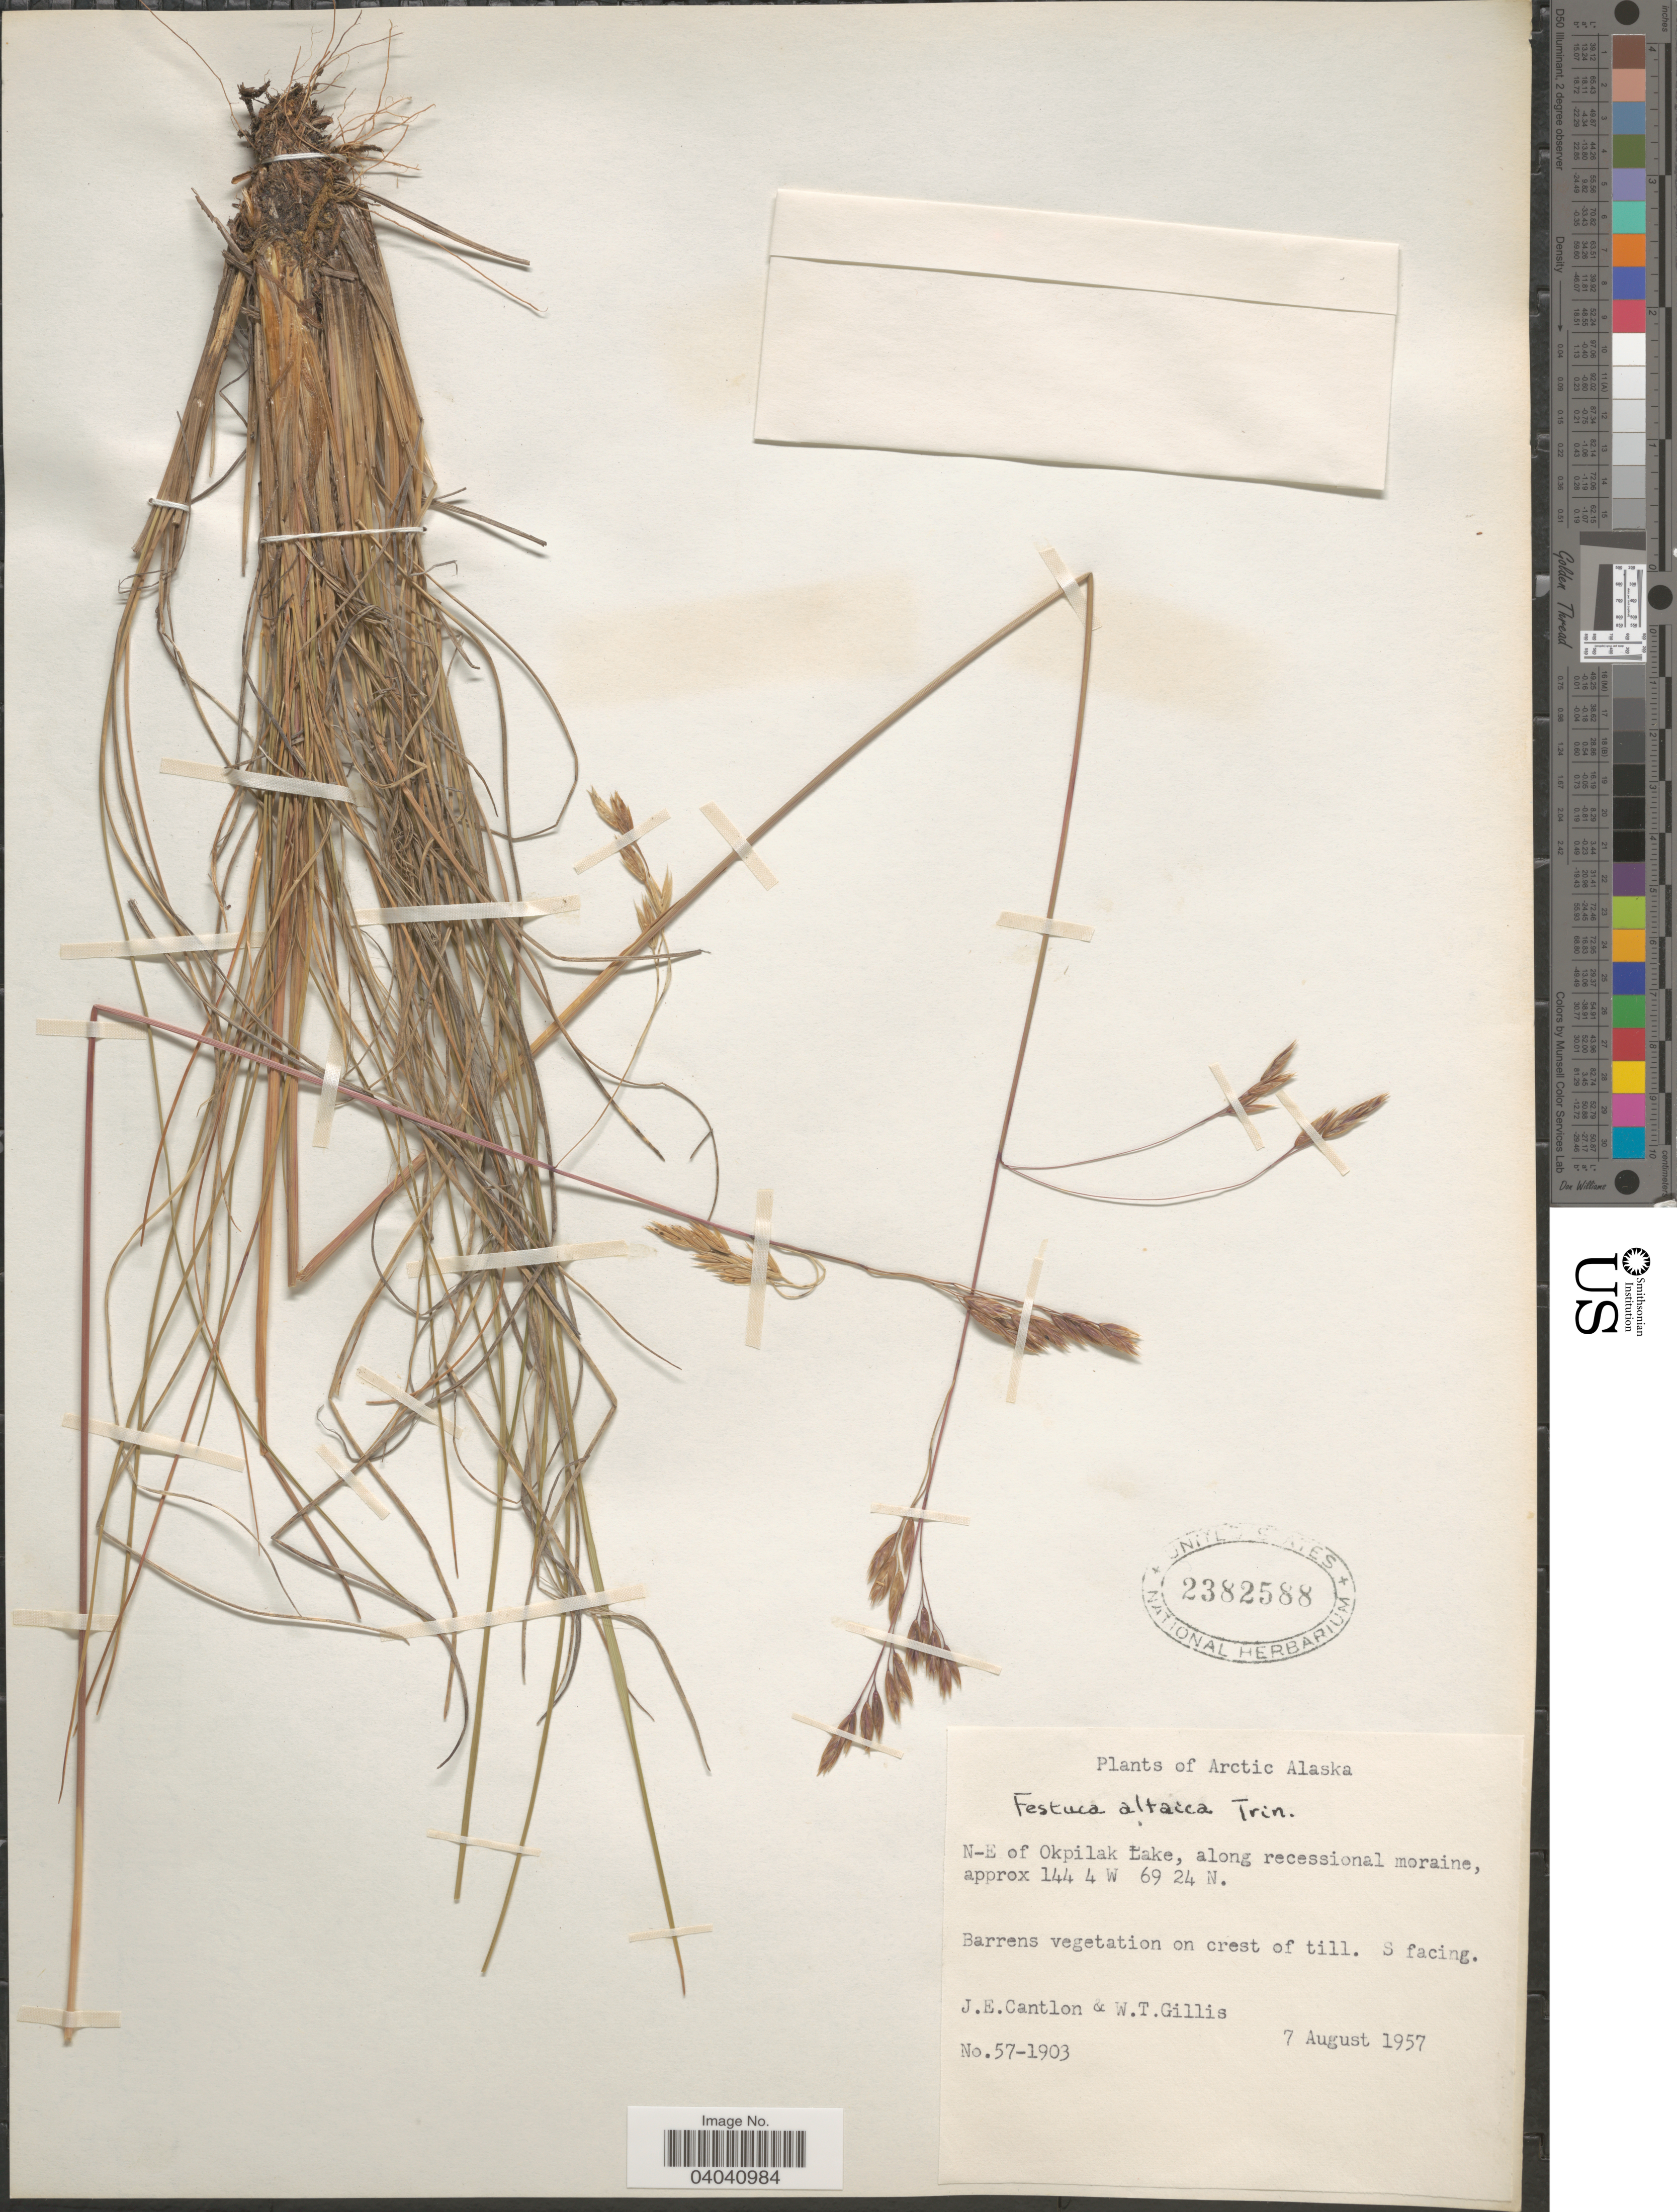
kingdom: Plantae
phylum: Tracheophyta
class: Liliopsida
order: Poales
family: Poaceae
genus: Festuca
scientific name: Festuca altaica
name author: Trin.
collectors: J. Cantlon & W. T. Gillis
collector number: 57-1903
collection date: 1957-08-07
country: United States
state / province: Alaska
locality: Arctic Alaska. N-E of Okpilak Lake, along recessional moraine. Barrens vegetation on crest of till. S. facing.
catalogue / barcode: US 2382588